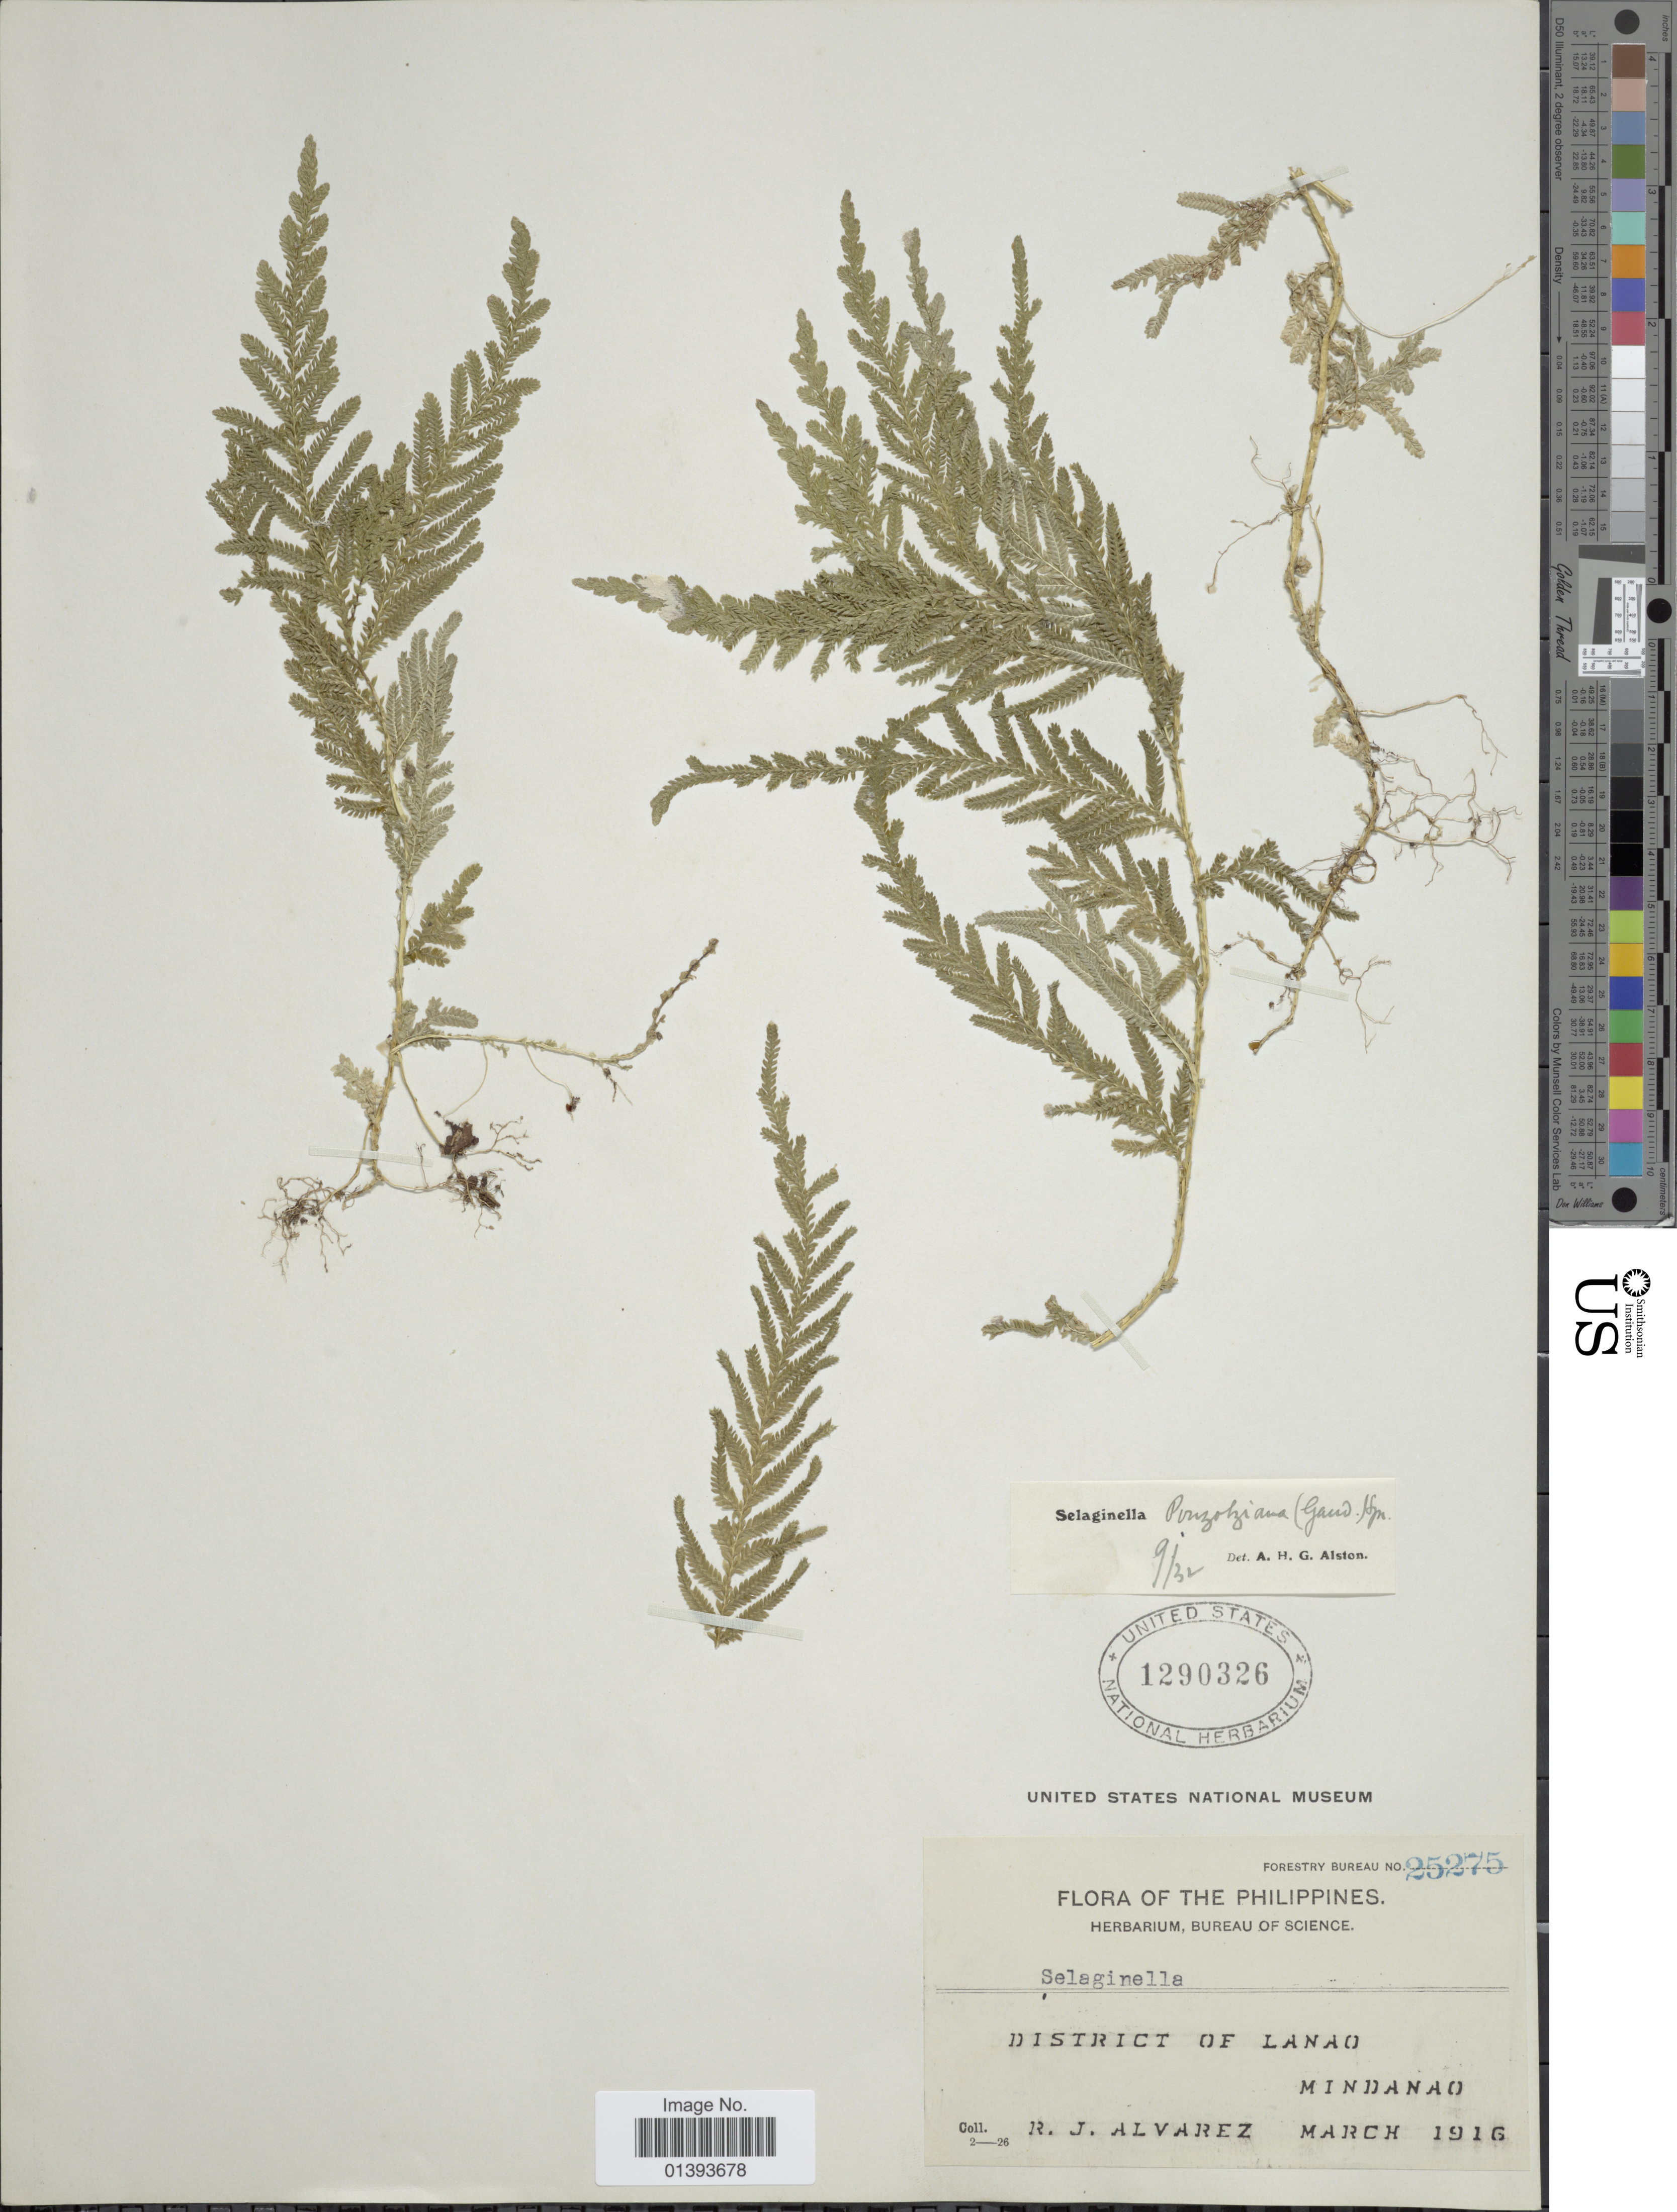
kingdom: Plantae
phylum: Tracheophyta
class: Lycopodiopsida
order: Selaginellales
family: Selaginellaceae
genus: Selaginella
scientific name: Selaginella delicatula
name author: (Desv.) Alston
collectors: R. Alvarez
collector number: Forestry Bureau 25275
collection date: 1916-03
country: Philippines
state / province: Northern Mindanao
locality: District of Lanao, Mindanao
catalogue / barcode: US 1290326